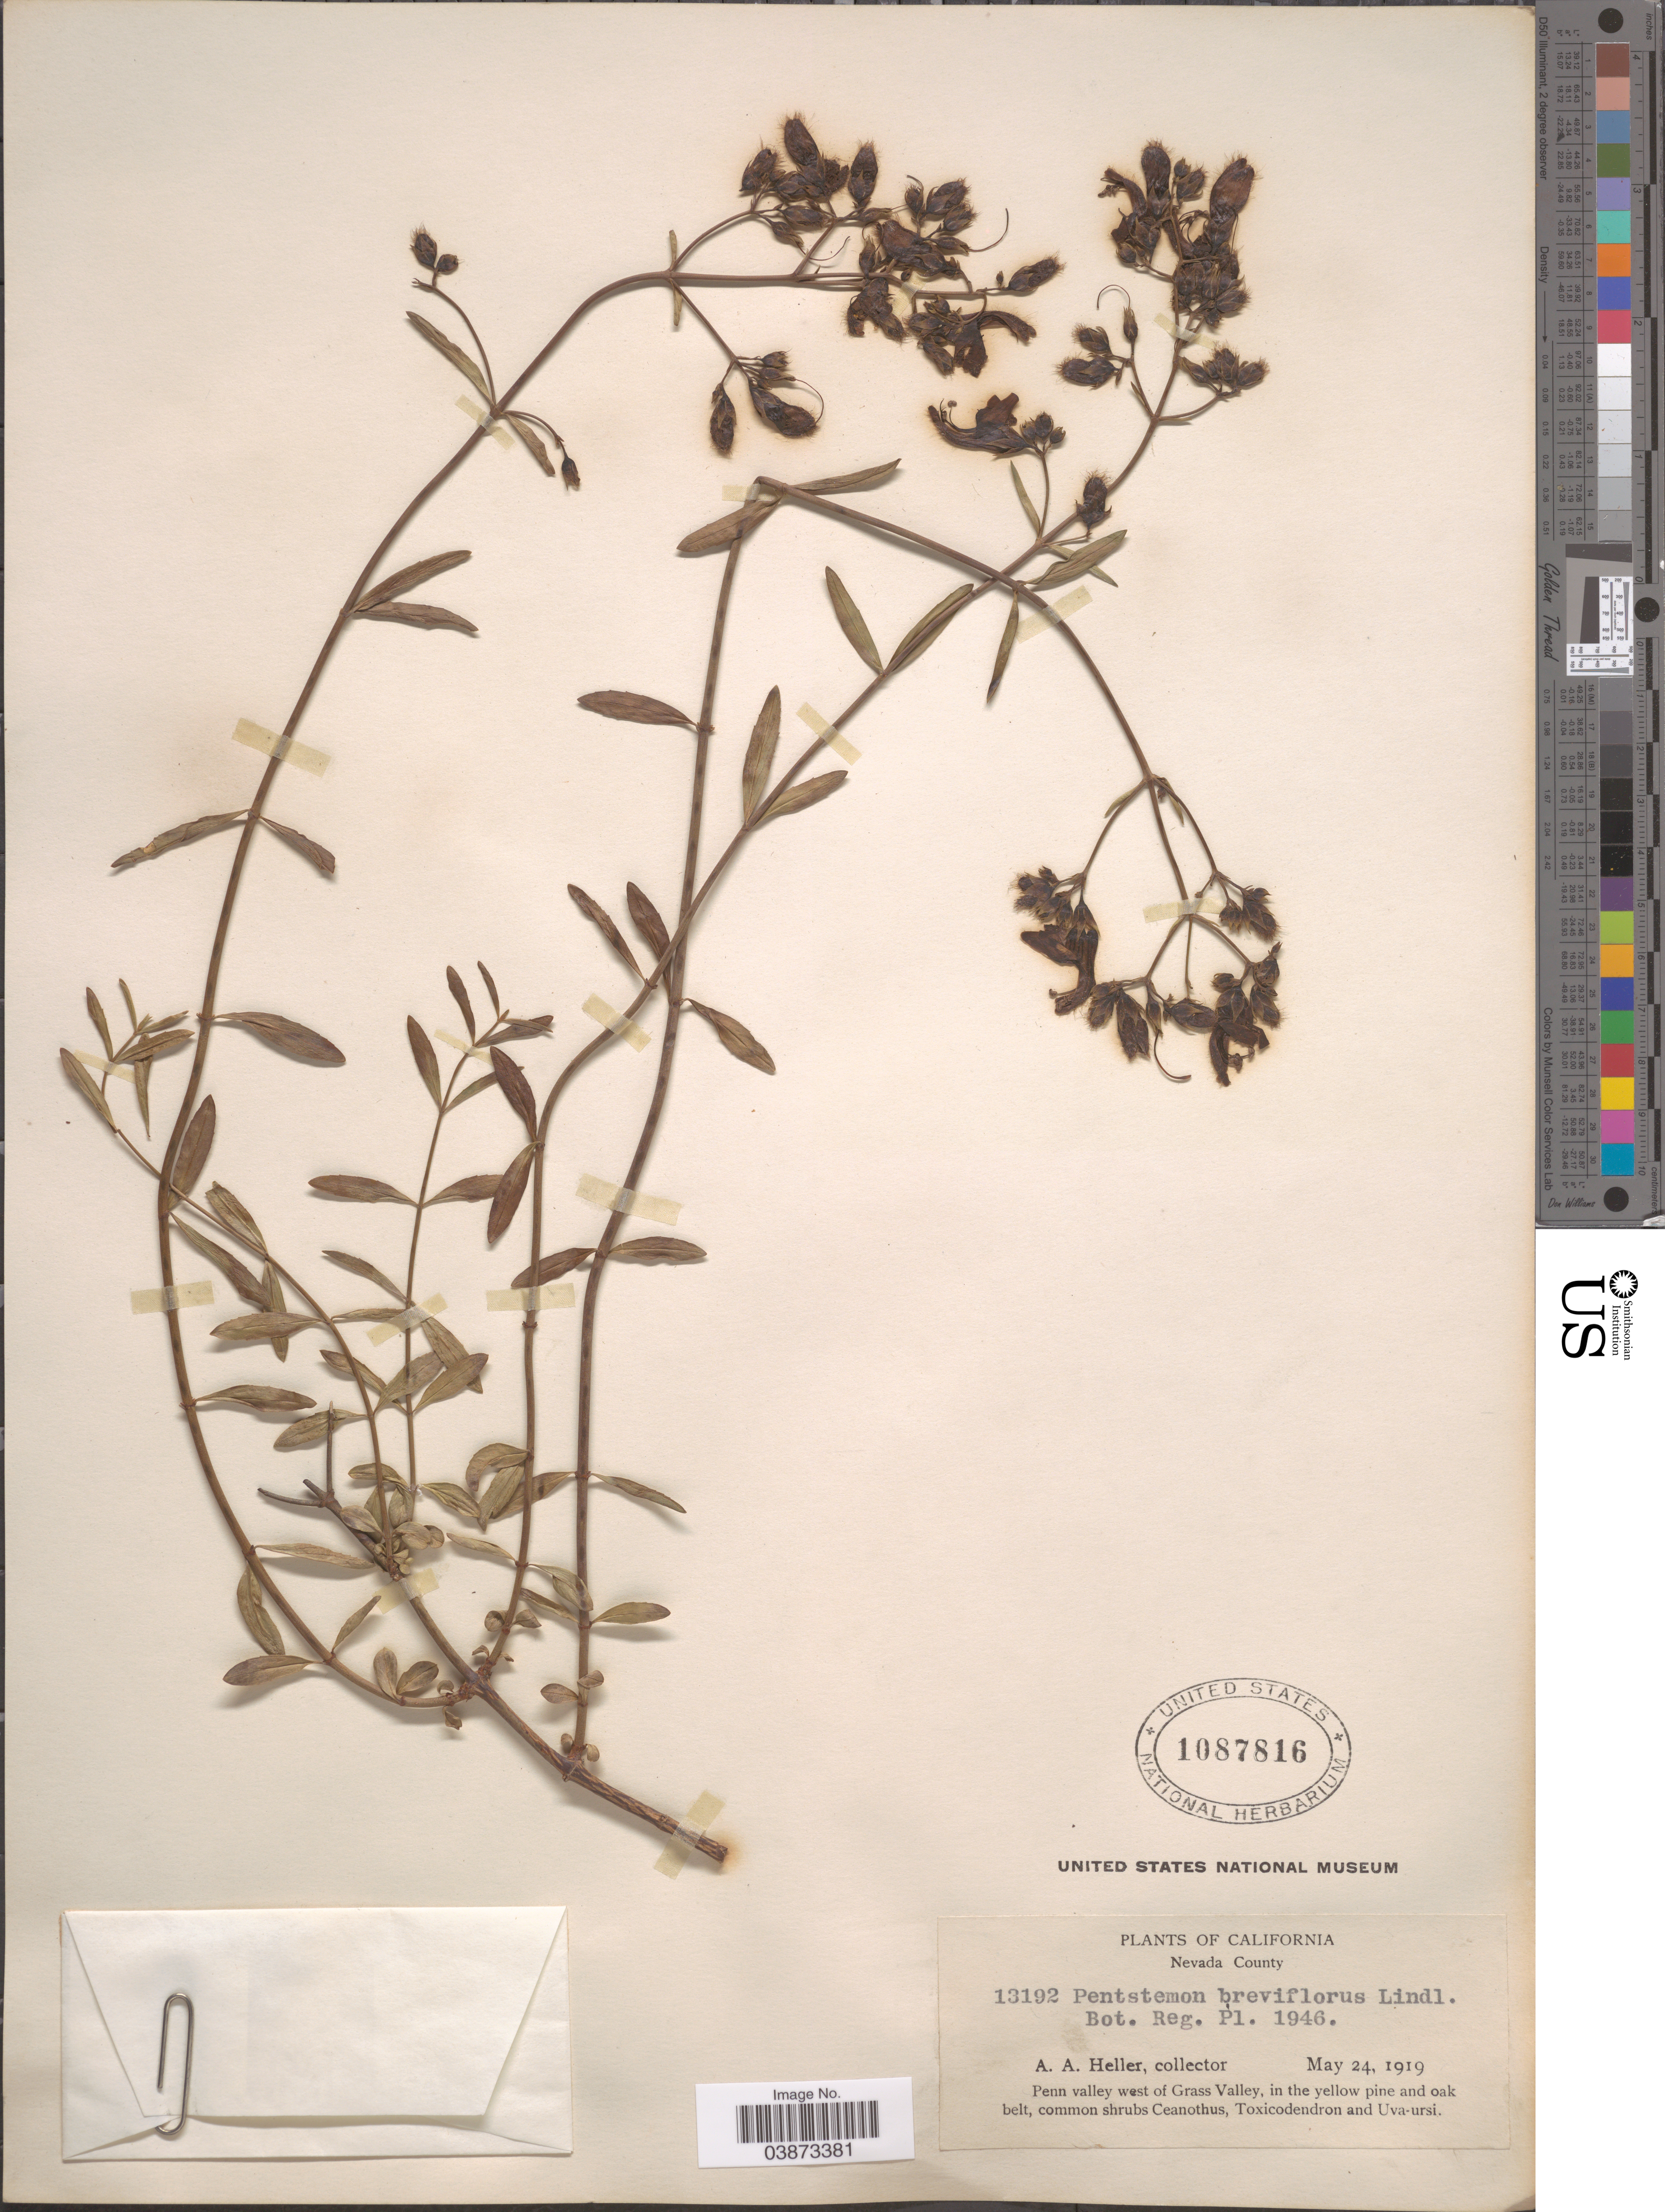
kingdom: Plantae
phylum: Tracheophyta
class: Magnoliopsida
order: Lamiales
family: Plantaginaceae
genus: Penstemon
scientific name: Penstemon breviflorus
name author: Lindl.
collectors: A. A. Heller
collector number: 13192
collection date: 1919-05-24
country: United States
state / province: California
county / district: Nevada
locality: Nevada County. Penn valley west of Grass Valley.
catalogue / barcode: US 1087816